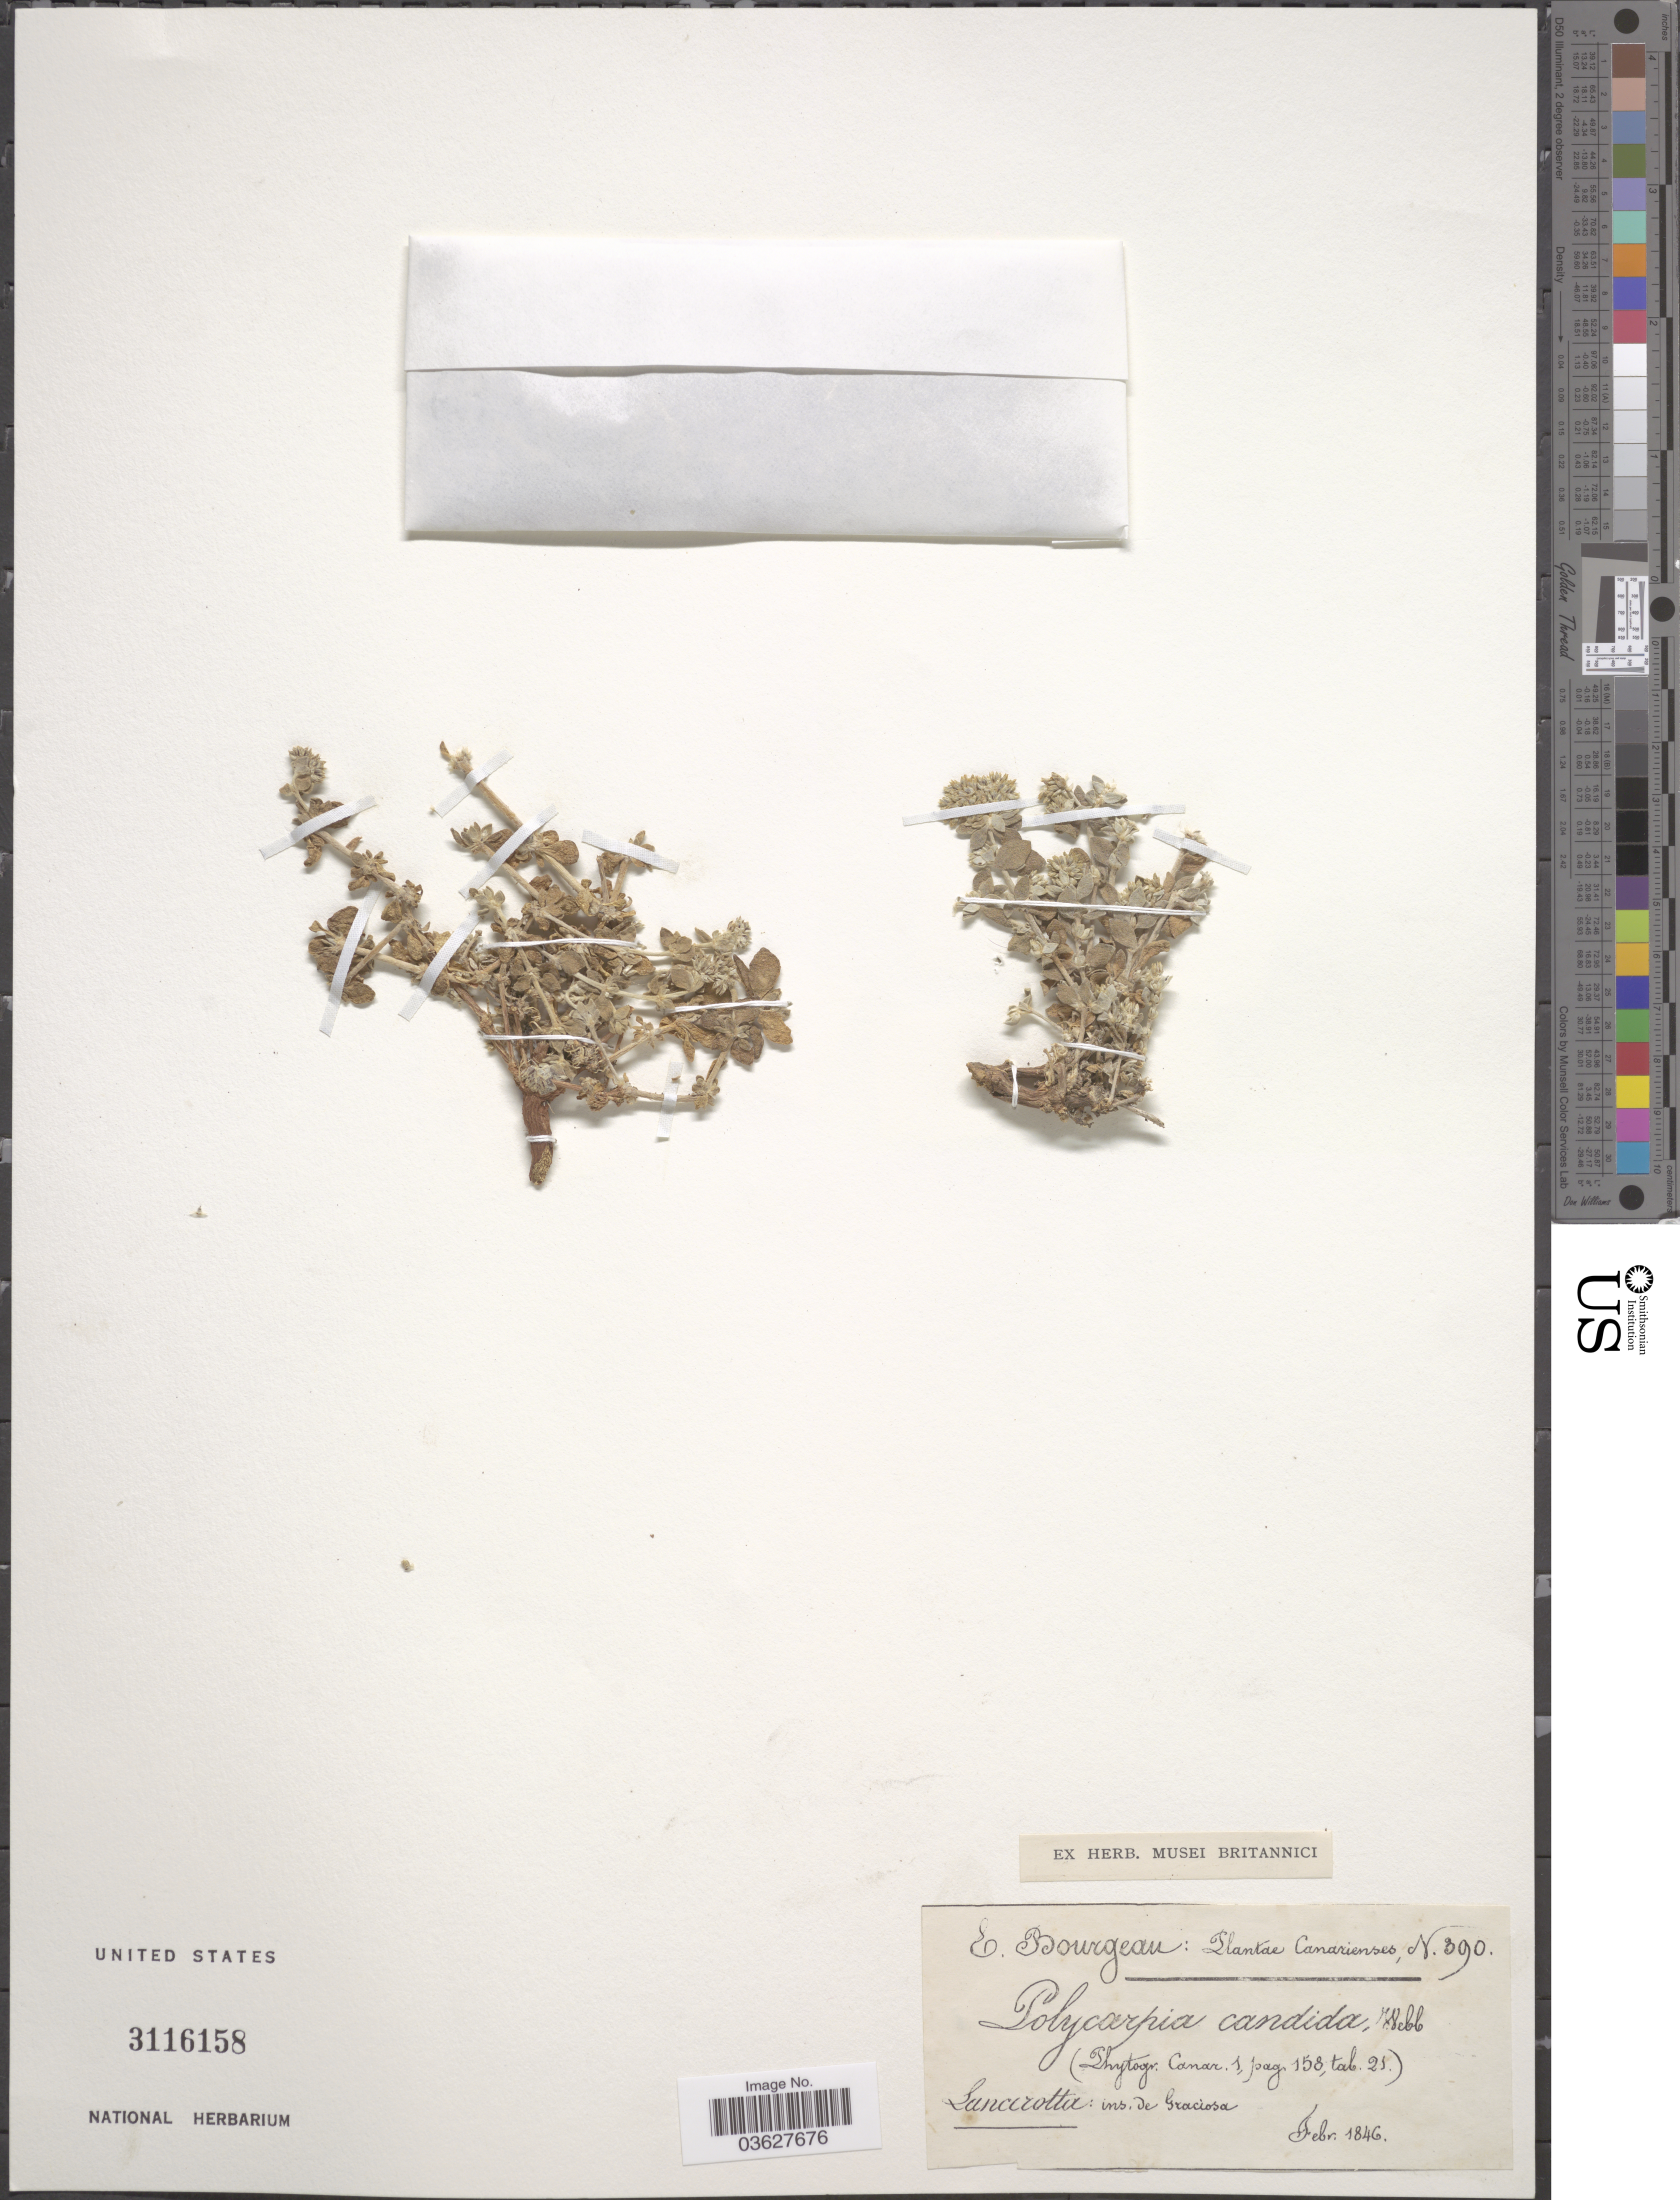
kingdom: Plantae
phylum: Tracheophyta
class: Magnoliopsida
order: Caryophyllales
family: Caryophyllaceae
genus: Polycarpaea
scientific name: Polycarpaea candida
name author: Webb & Berthel.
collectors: E. Bourgeau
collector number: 390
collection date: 1846-02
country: Spain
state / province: Canarias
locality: Canarienses. : Lancerotta; ins. de Graciosa.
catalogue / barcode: US 3116158